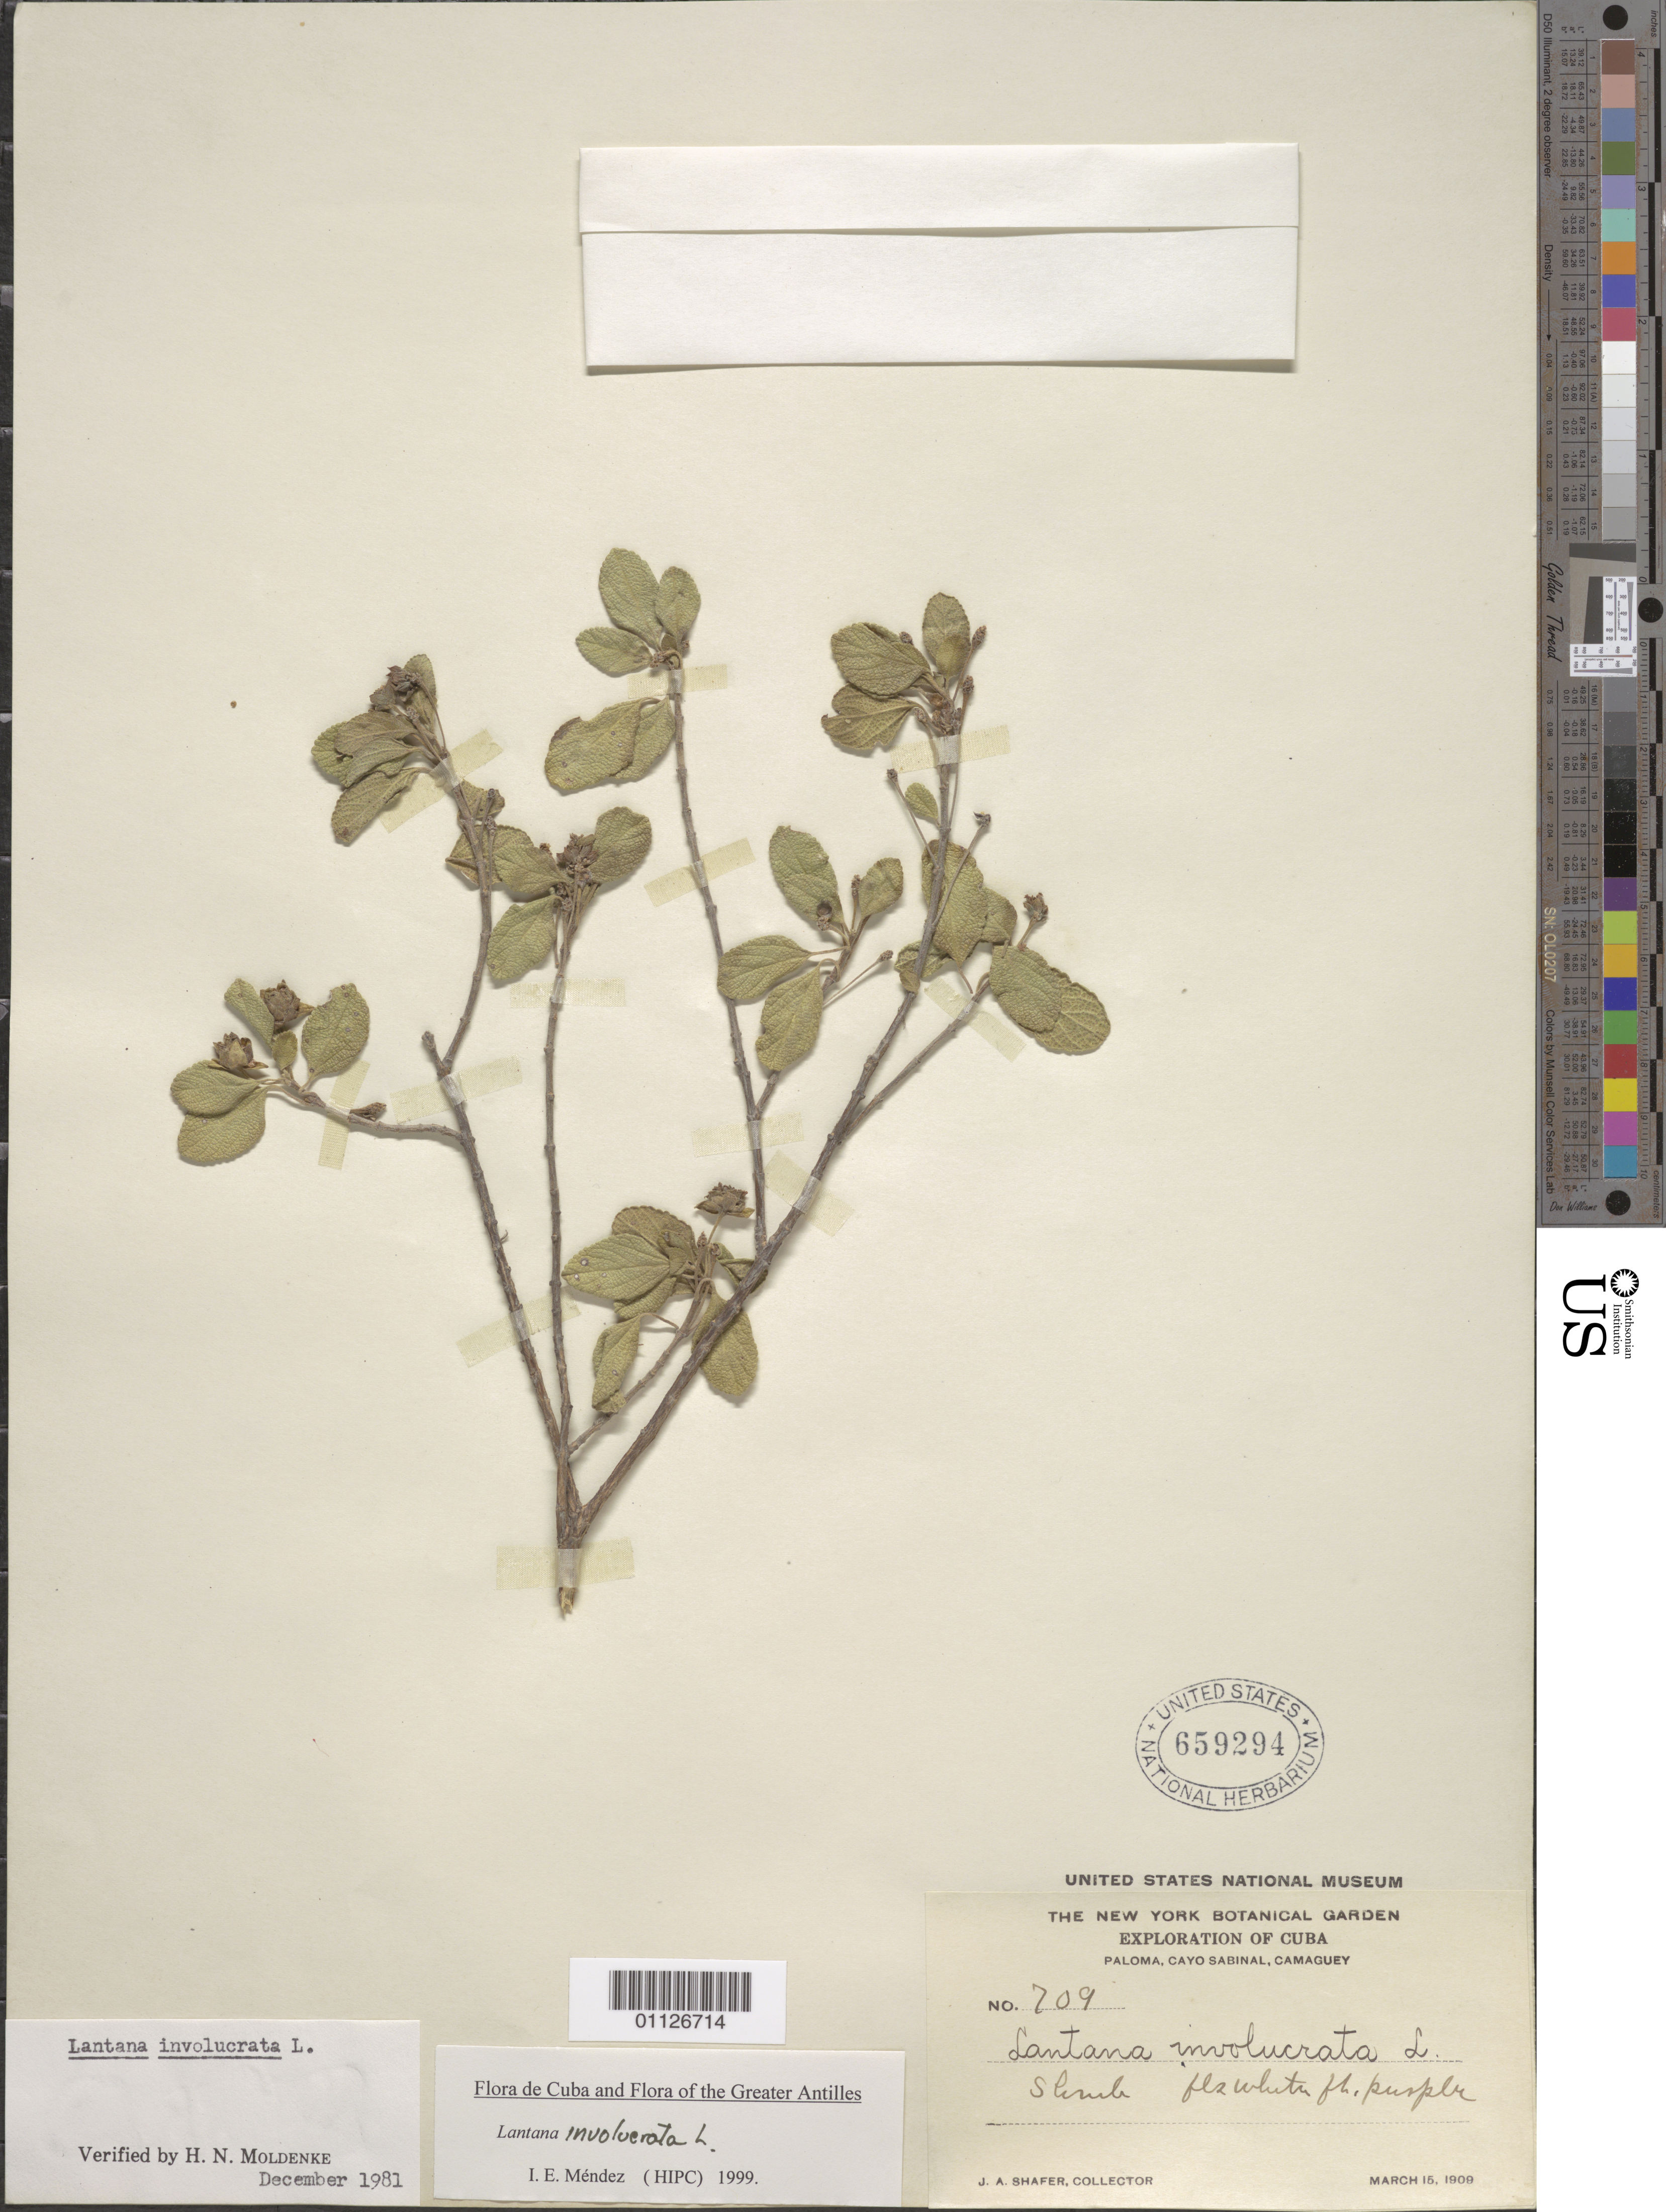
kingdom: Plantae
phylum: Tracheophyta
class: Magnoliopsida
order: Lamiales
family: Verbenaceae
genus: Lantana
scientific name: Lantana involucrata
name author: L.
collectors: J. A. Shafer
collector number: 709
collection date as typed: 15 Mar 1909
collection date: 1909-03-15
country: Cuba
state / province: Camagüey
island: Cuba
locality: Paloma, Cayo Sabinal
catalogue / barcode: US 659294